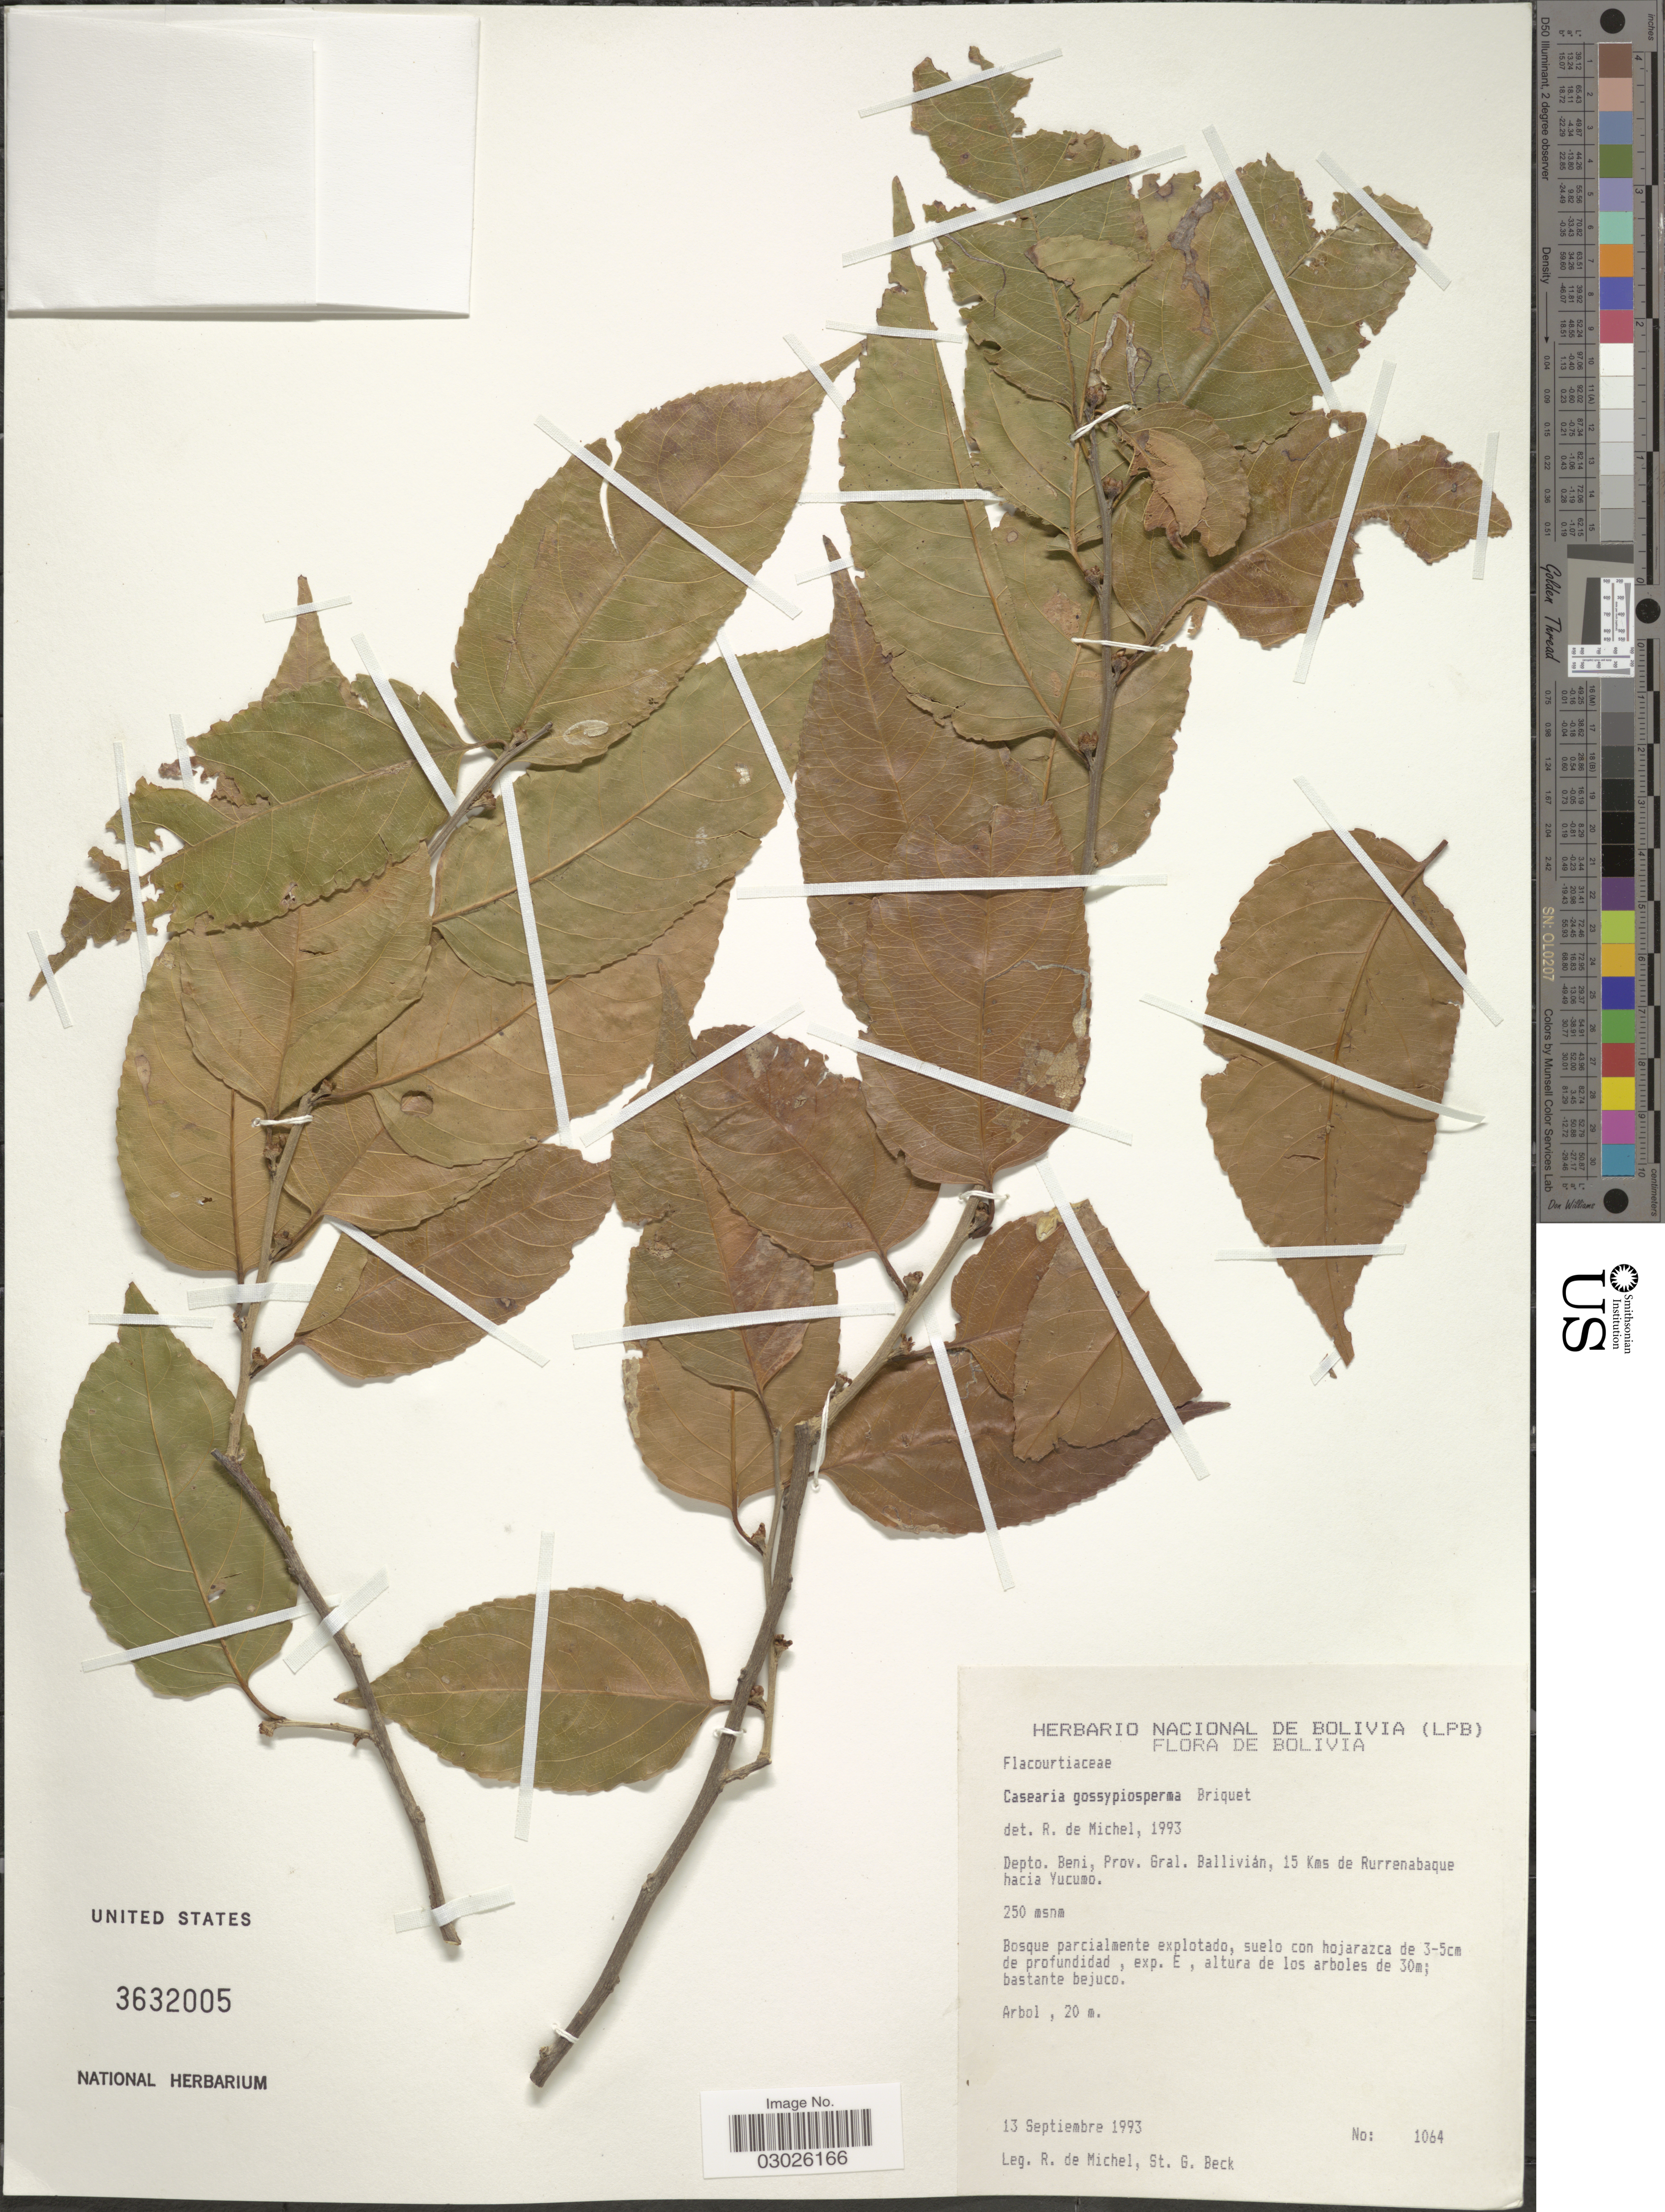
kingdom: Plantae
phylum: Tracheophyta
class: Magnoliopsida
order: Malpighiales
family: Salicaceae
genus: Casearia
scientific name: Casearia gossypiosperma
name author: Briq.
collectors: d. Michel R. & S. G. Beck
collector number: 1064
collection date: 1993-09-13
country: Bolivia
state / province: Beni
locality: Depto. Beni, Prov. Gral, Ballivián, 15 Kms de Rurrenabaque hacia Yucumo.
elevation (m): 250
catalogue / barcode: US 3632005